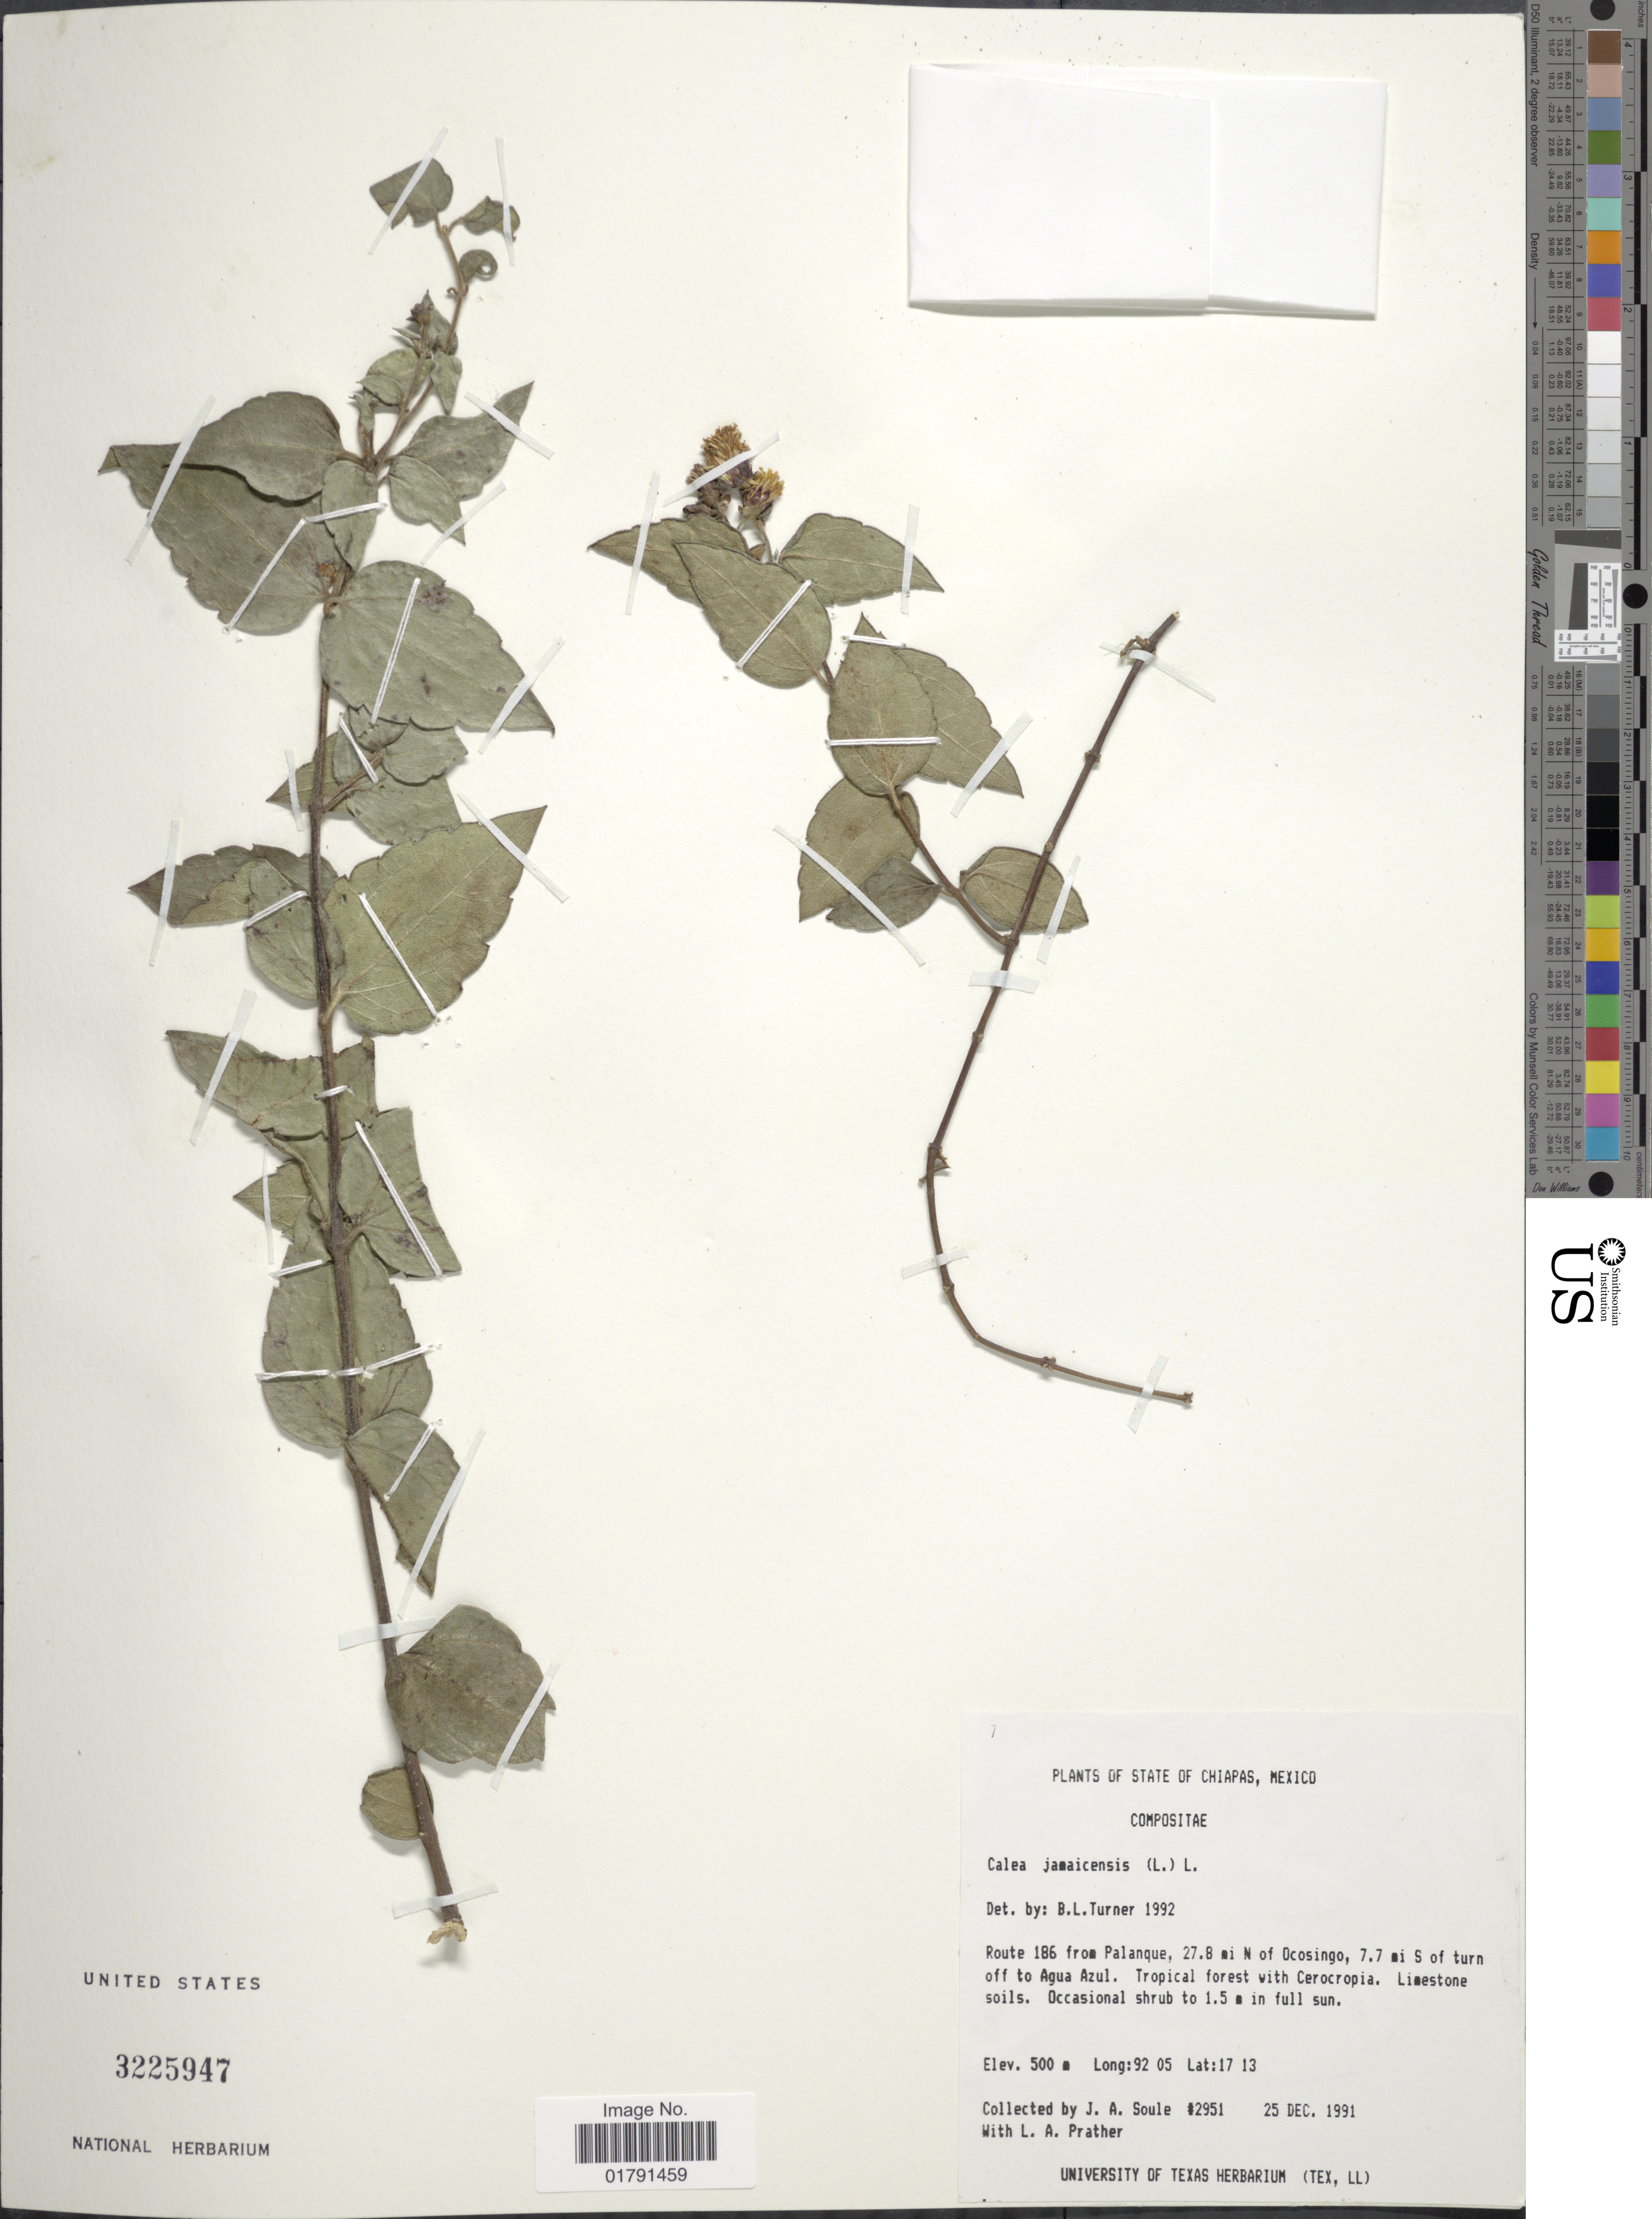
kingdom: Plantae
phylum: Tracheophyta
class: Magnoliopsida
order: Asterales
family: Asteraceae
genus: Calea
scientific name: Calea trichotoma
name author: Donn. Sm.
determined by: Bueno, Vinicius Resende, (ICN), Universidade Federal do Rio Grande do Sul (BRAZIL)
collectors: J. Soule & L. A. Prather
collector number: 2951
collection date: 1991-12-25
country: Mexico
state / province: Chiapas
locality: Route 186 from Palanque, 27.8 mi N of Ocosingo, 7.7 mi S of turn off to Agua Azul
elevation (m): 500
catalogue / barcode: US 3225947